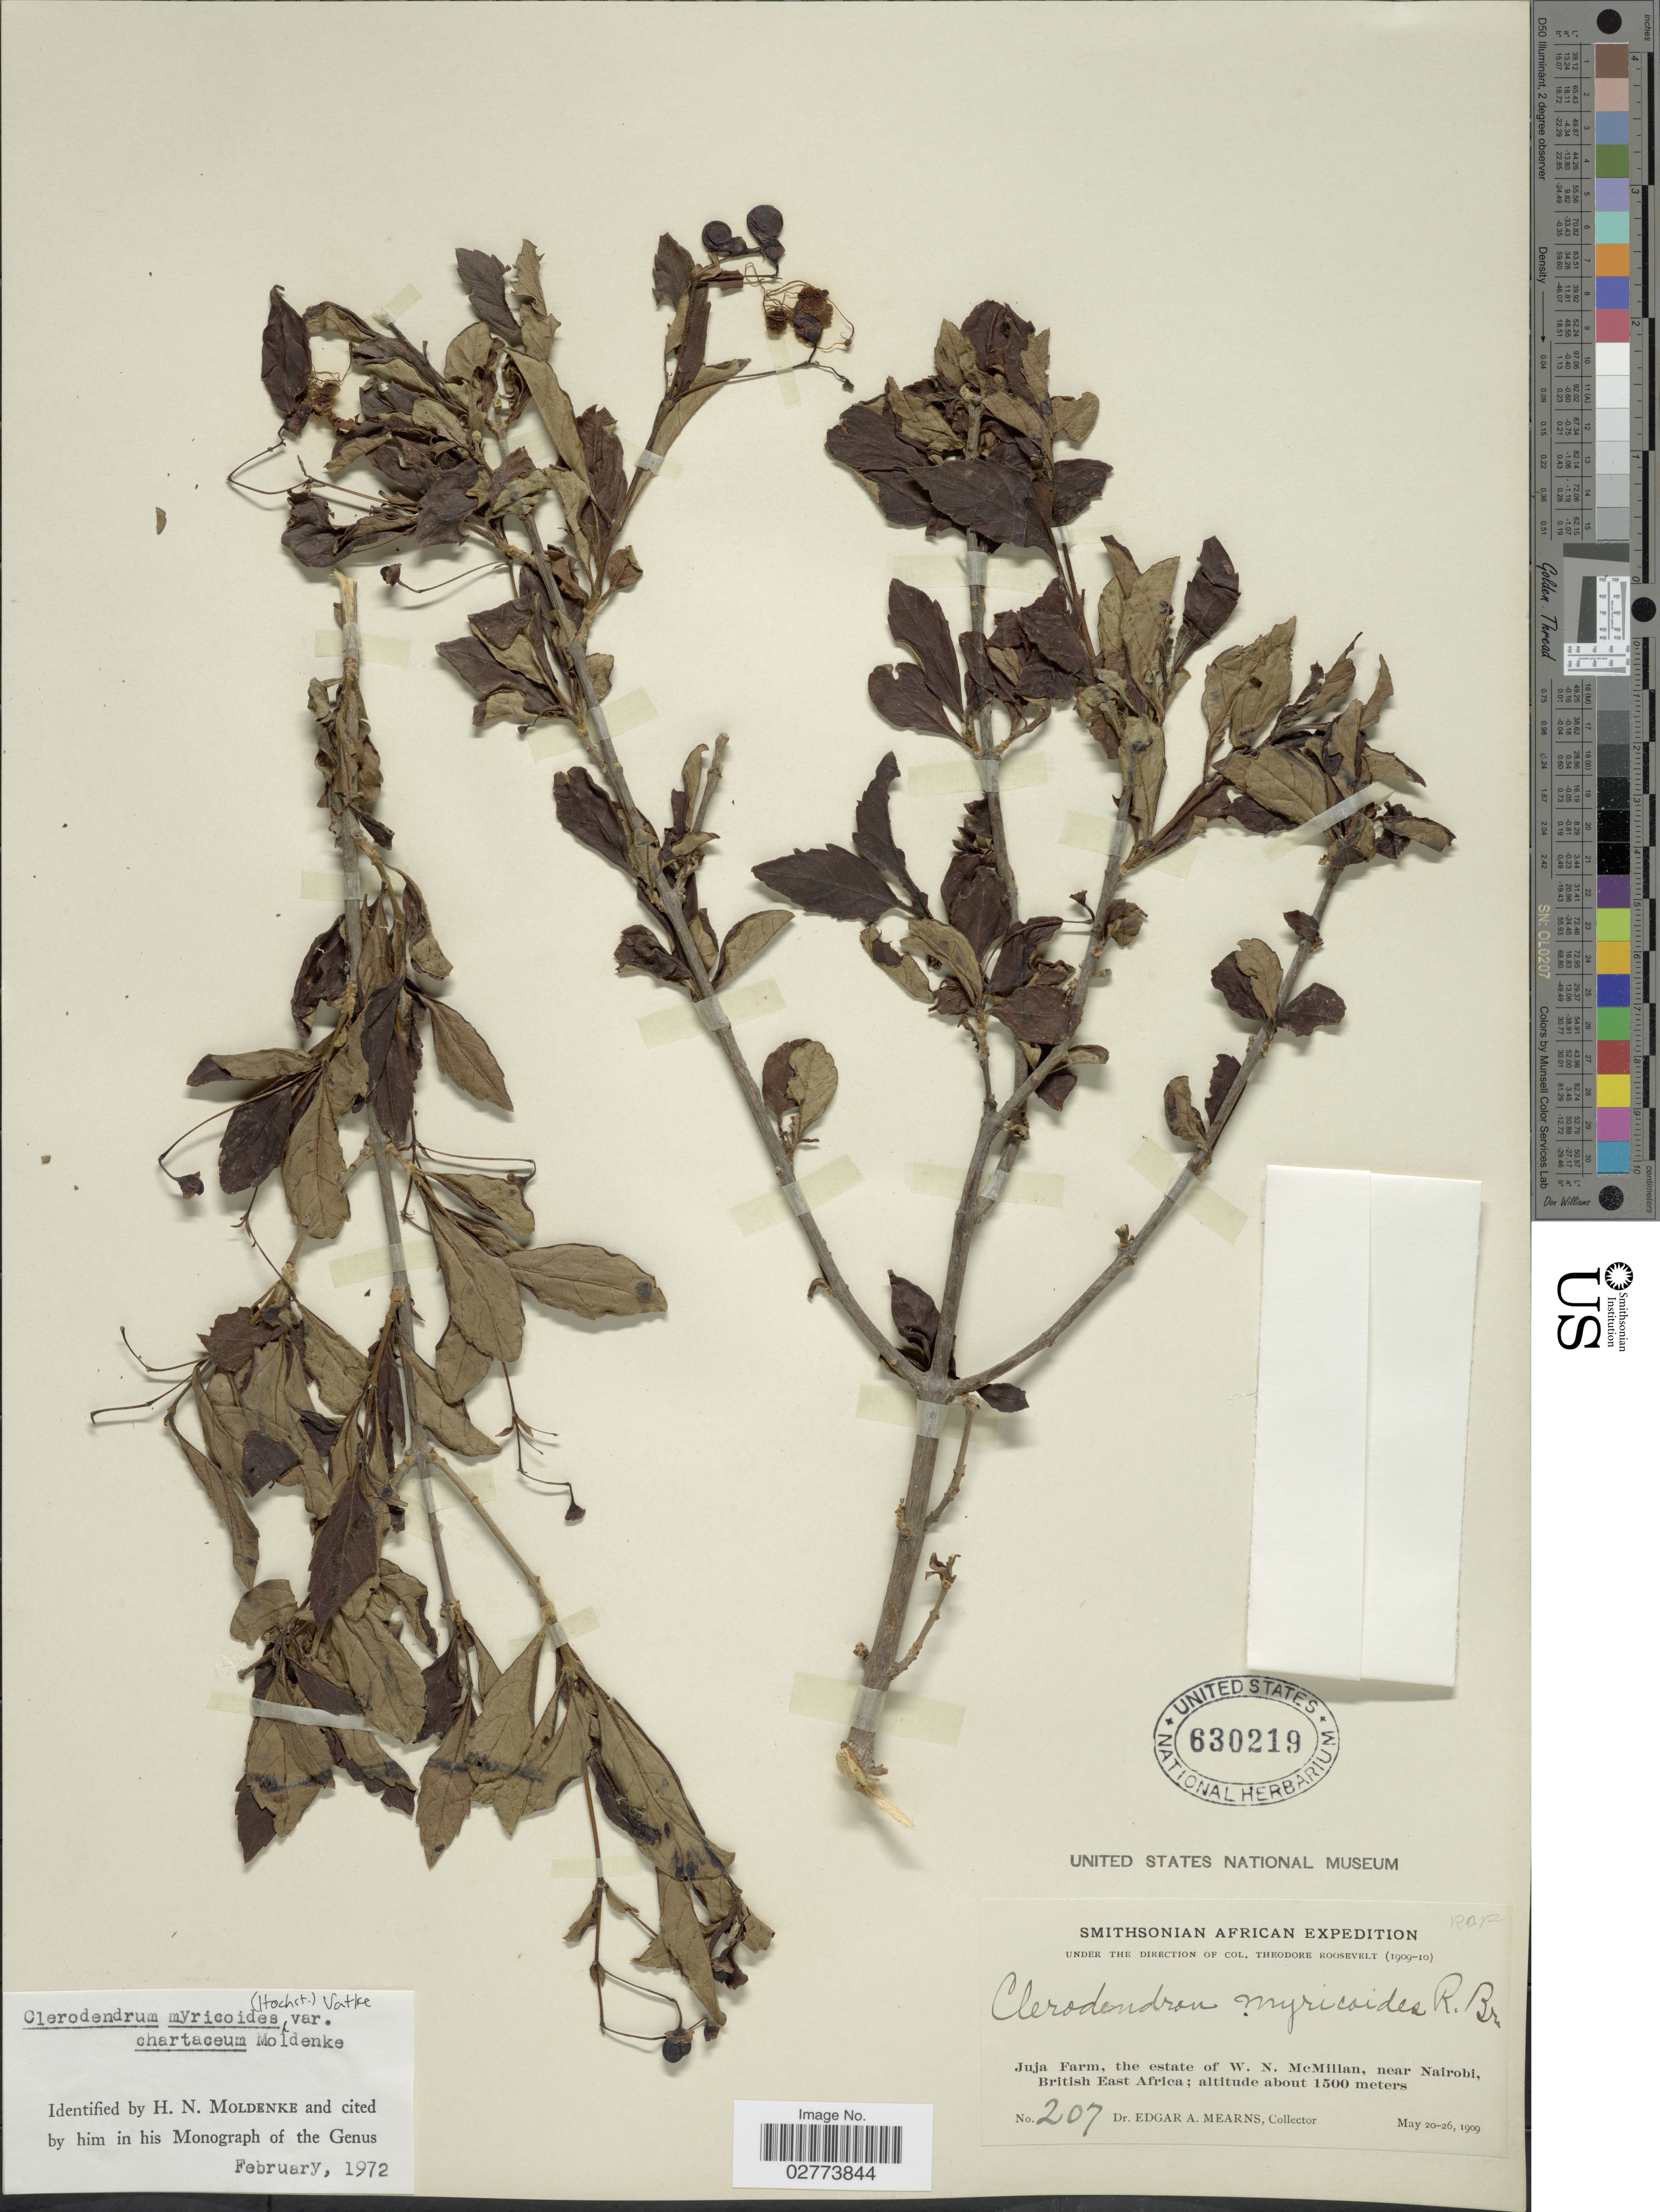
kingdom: Plantae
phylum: Tracheophyta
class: Magnoliopsida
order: Lamiales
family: Lamiaceae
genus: Clerodendrum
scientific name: Clerodendrum myricoides var. chartaceum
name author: Moldenke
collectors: E. A. Mearns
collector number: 207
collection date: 1909-05-20/1909-05-26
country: Kenya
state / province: Nairobi Area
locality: Juja Farm, the estate of W.N. McMillan, near Nairobi, British East Africa.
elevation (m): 1500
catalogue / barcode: US 630219